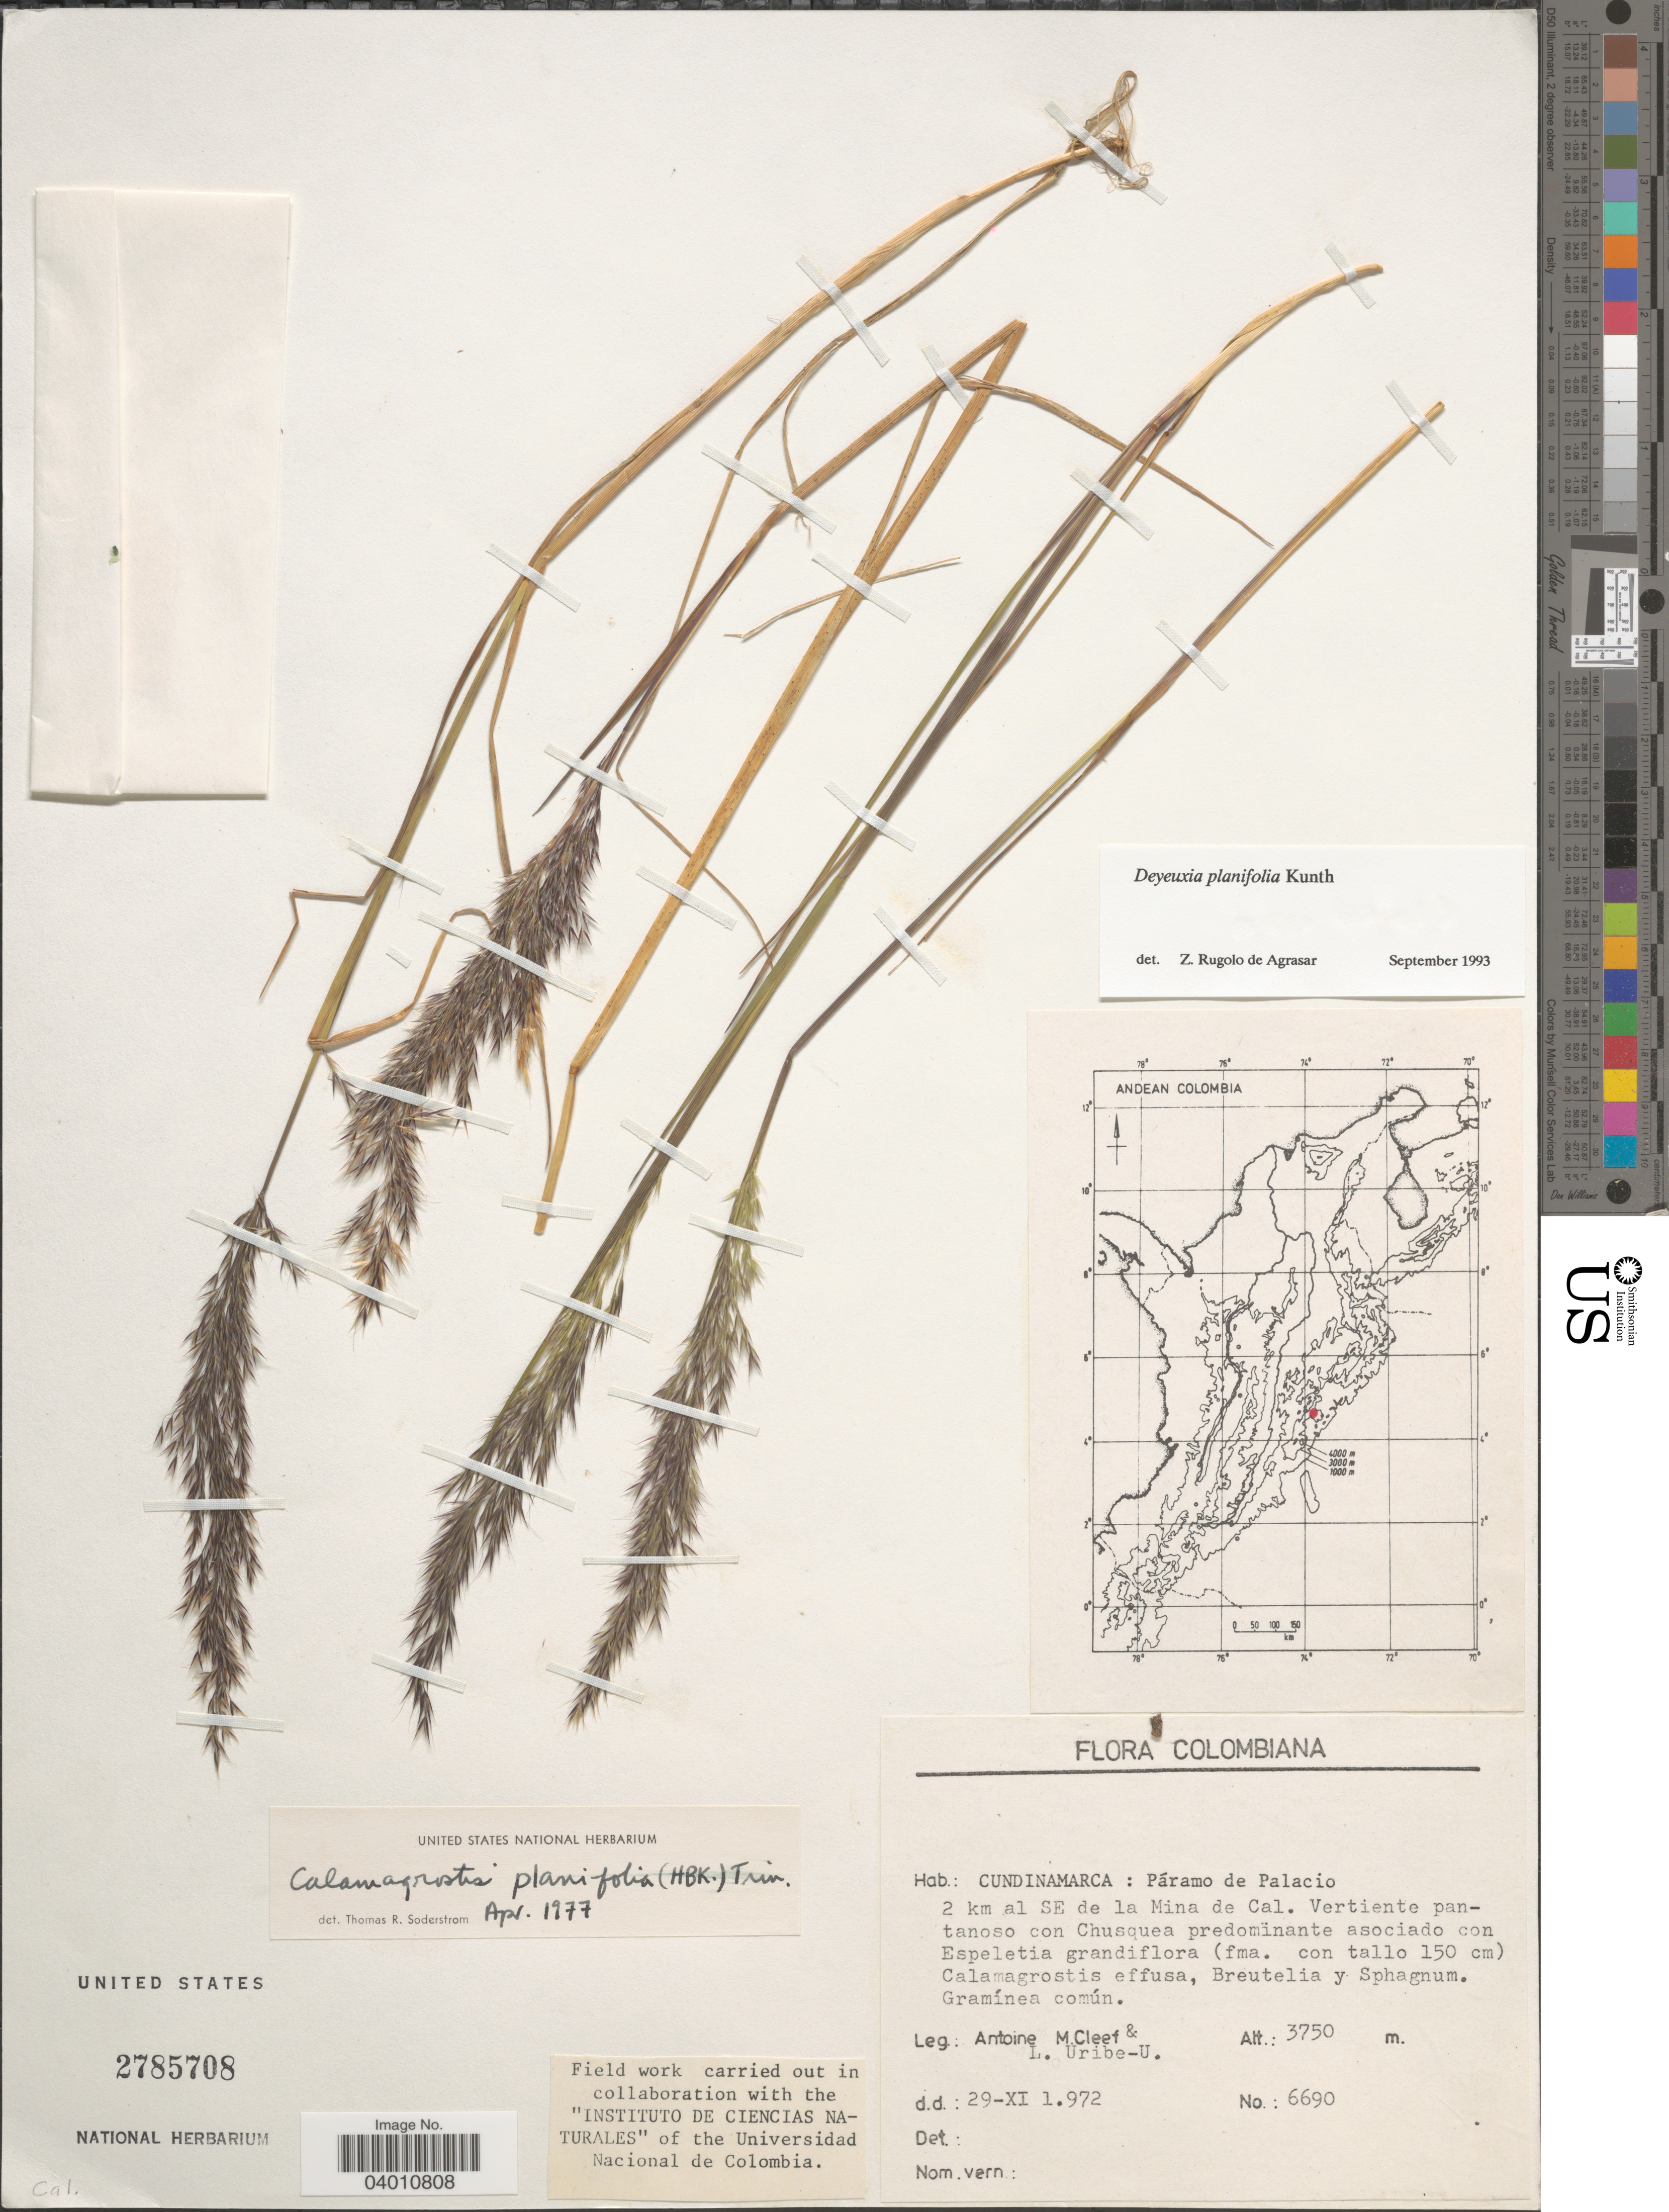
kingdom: Plantae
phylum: Tracheophyta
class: Liliopsida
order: Poales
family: Poaceae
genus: Peyritschia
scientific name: Peyritschia planifolia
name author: (Kunth) P.M. Peterson et al.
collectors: A. M. Cleef & L. Uribe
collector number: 6690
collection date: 1972-11-29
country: Colombia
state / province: Cundinamarca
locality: Páramo de Palacio. 2 km al SE de la Mina de Cal. Vertiente pantanoso con Chusquea predominante asociado con Espeletia grandiflora.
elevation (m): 3750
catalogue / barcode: US 2785708